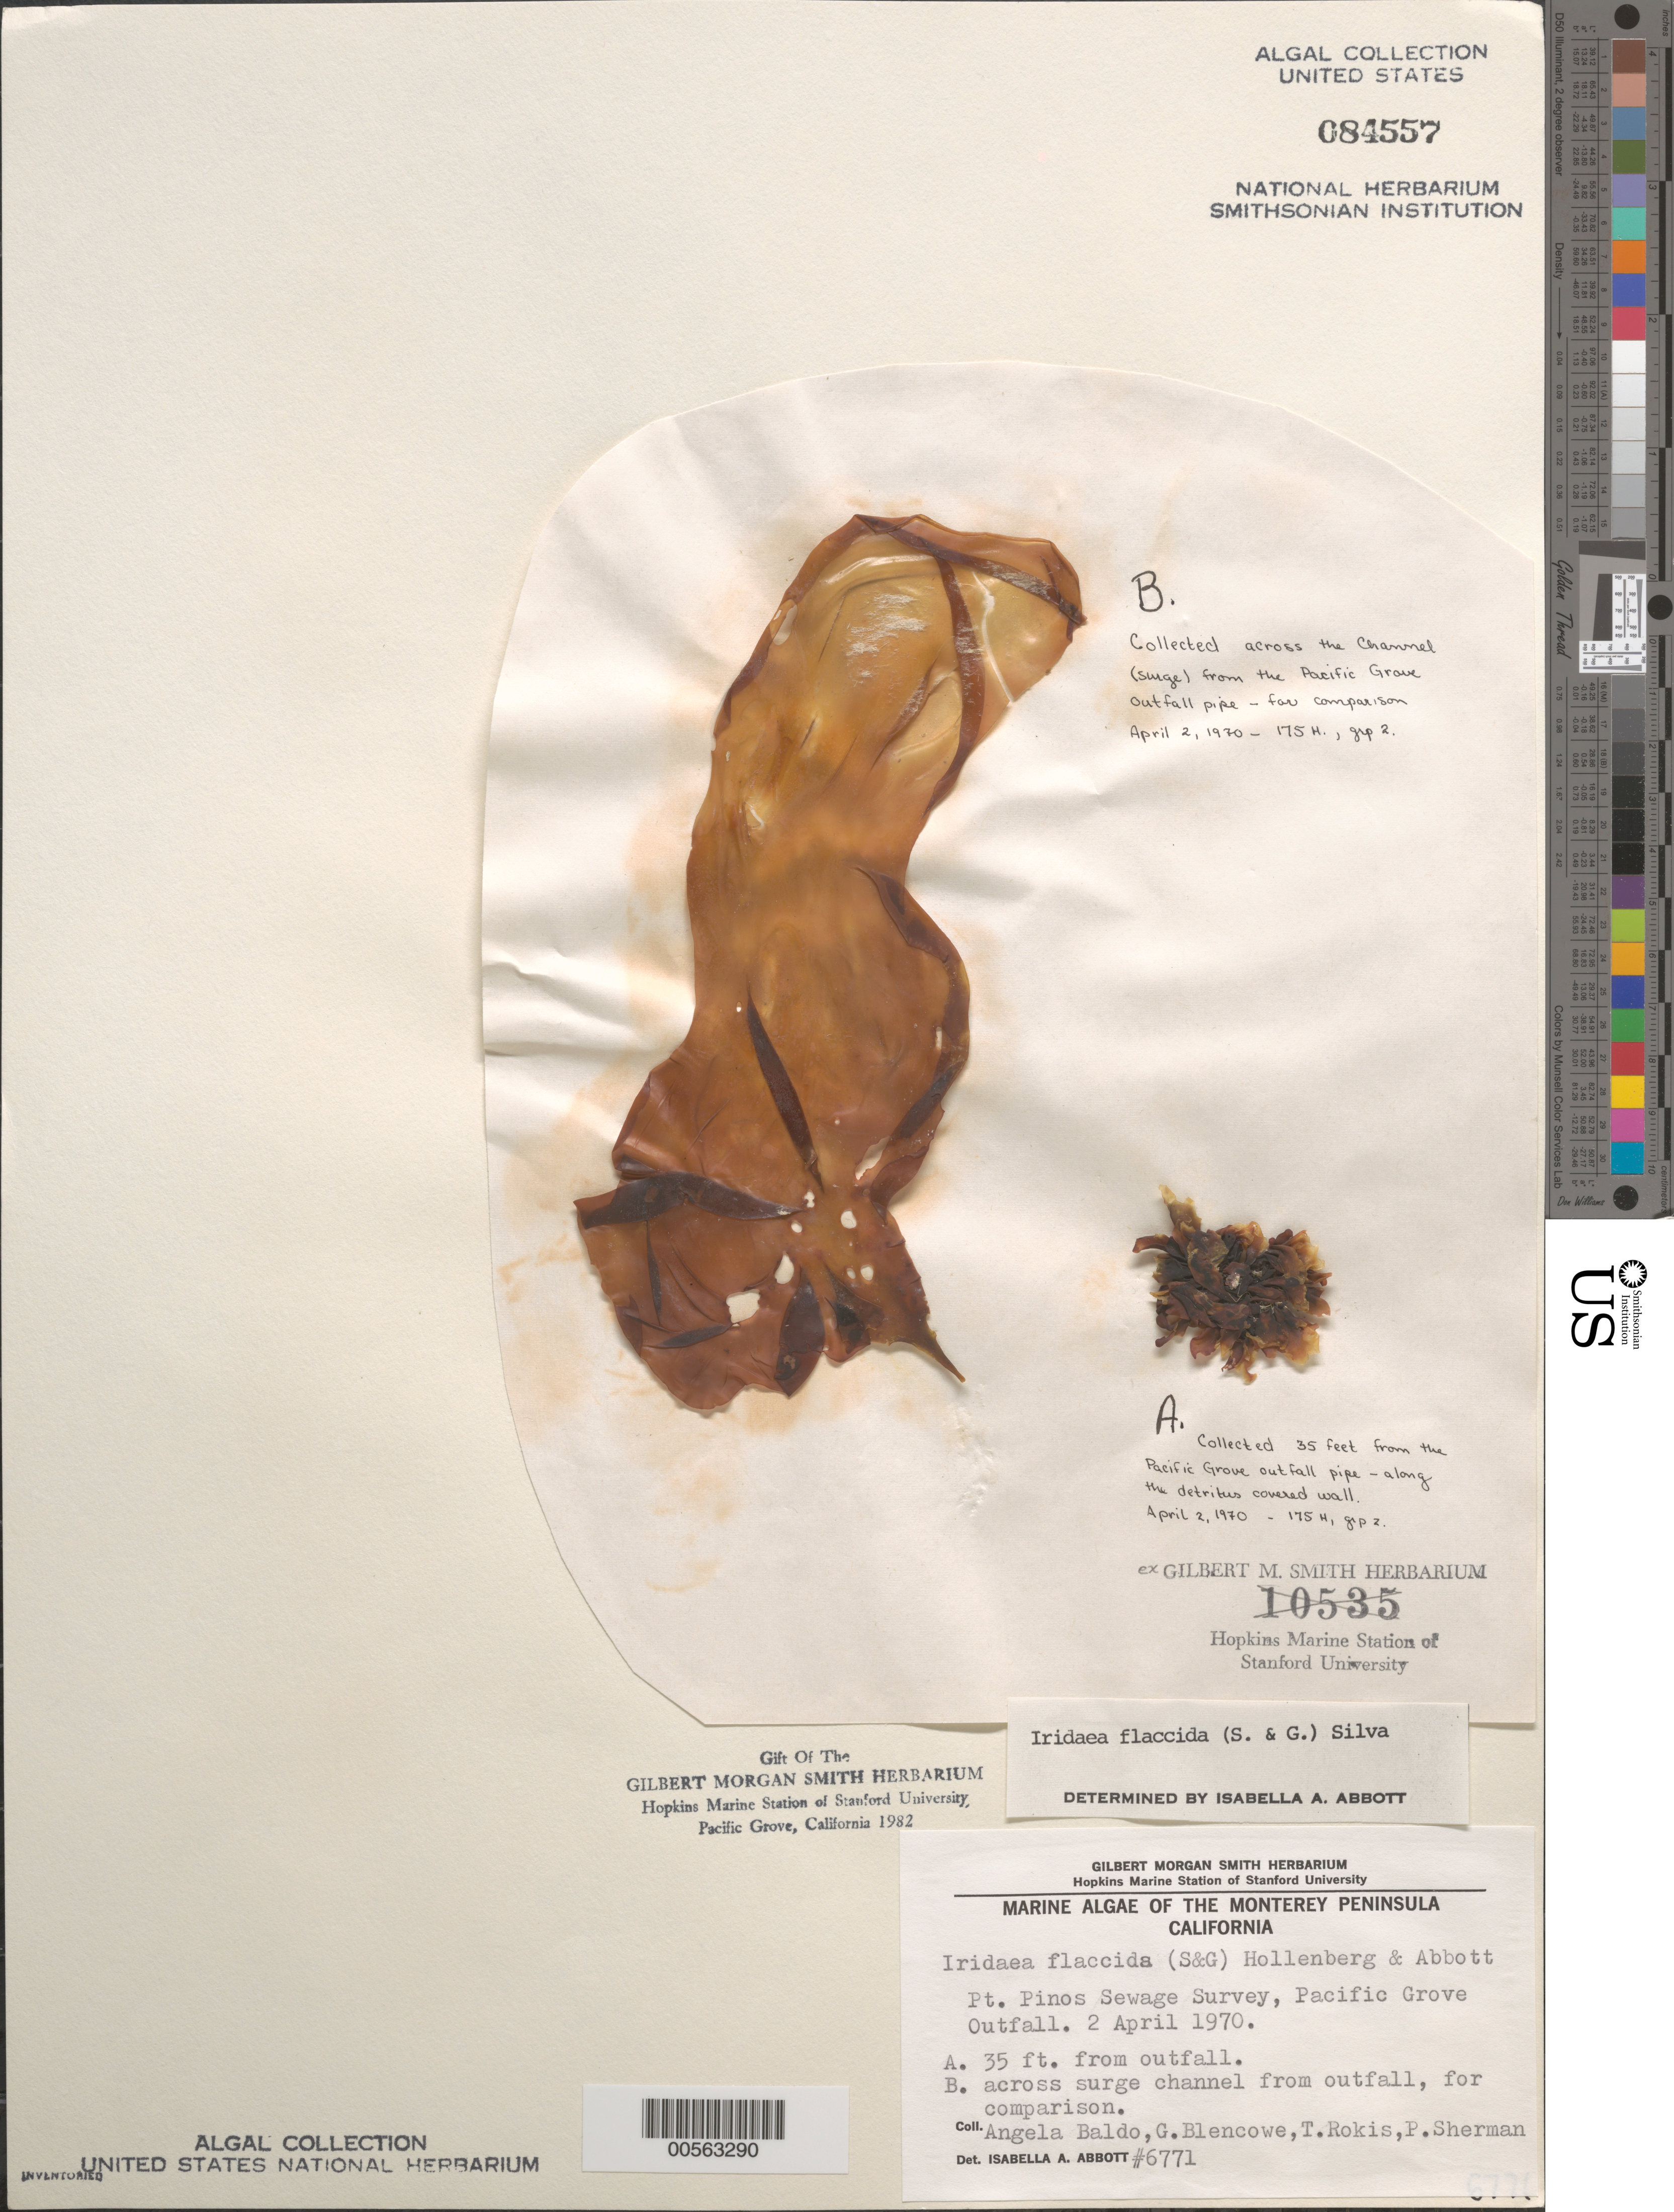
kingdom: Plantae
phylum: Rhodophyta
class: Florideophyceae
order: Gigartinales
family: Gigartinaceae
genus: Mazzaella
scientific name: Mazzaella flaccida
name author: (Setchell & N.L. Gardner) Fredericq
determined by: Algae name updating Project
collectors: A. Baldo, G. Blencowe, T. Rokis & P. Sherman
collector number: IAA 6771a & IAA 6771b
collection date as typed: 02 Apr 1970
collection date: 1970-04-02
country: United States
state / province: California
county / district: Monterey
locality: Pacific Grove outfall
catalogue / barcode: US 84557